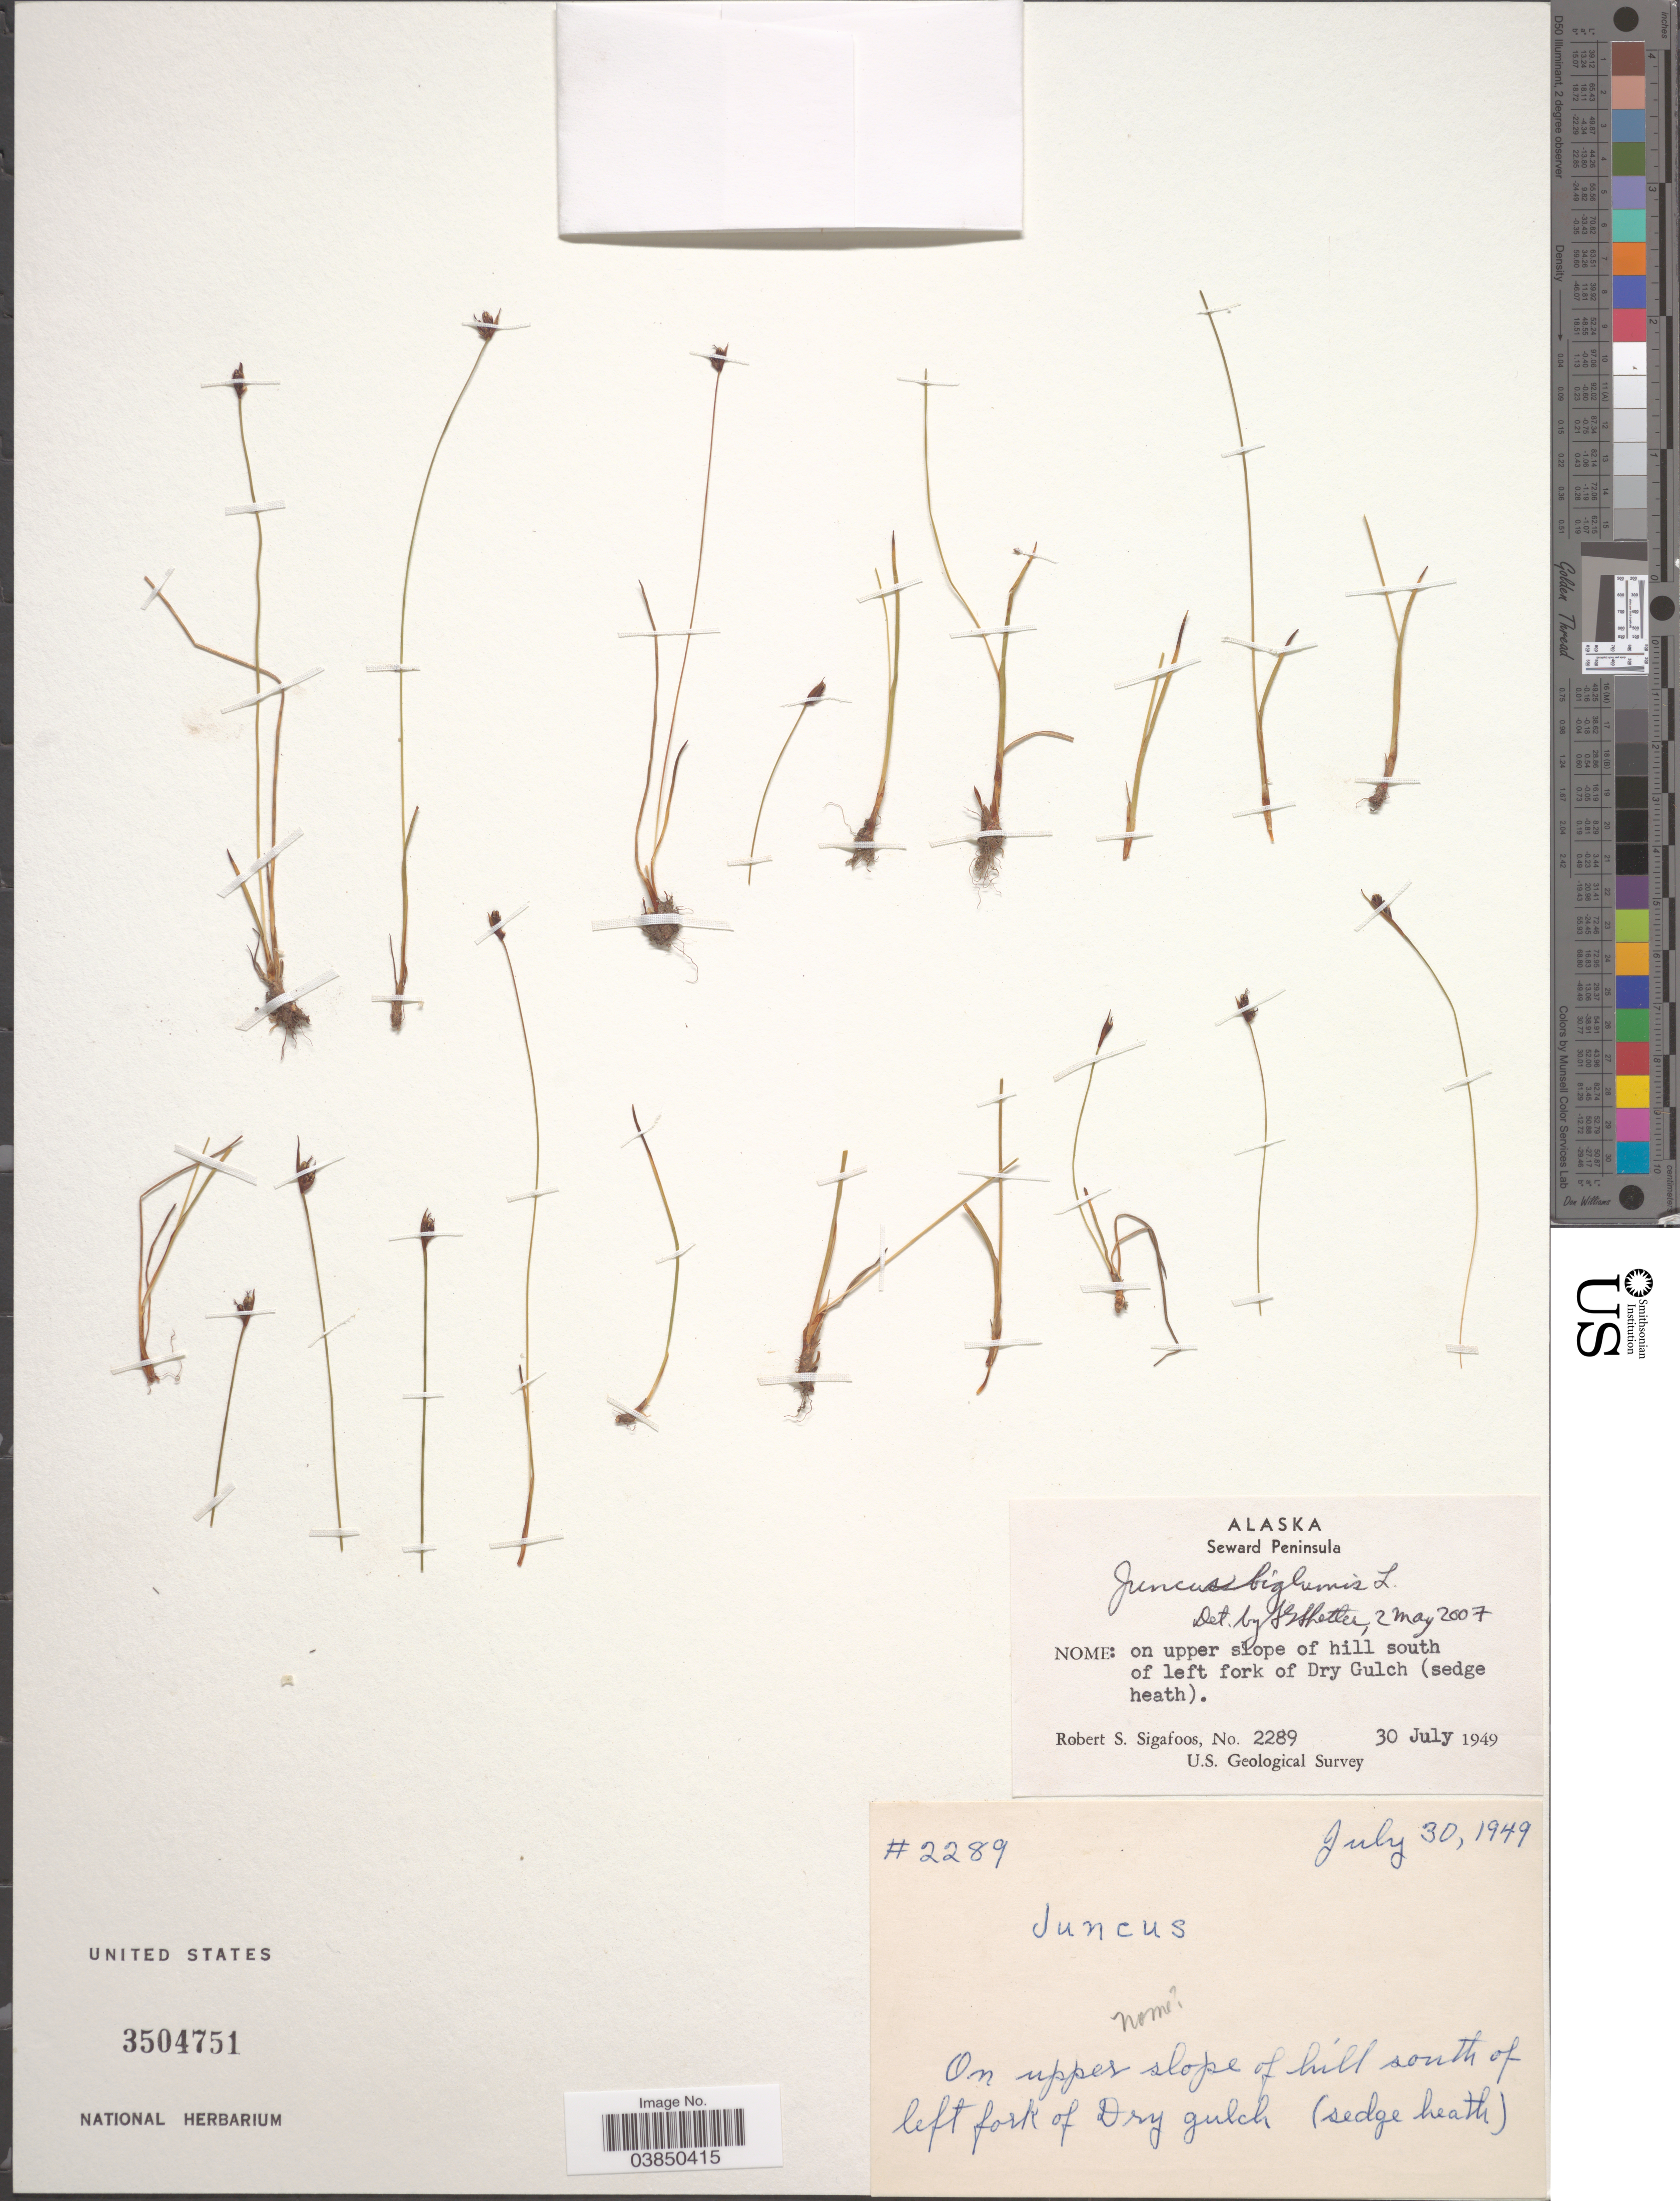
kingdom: Plantae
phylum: Tracheophyta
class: Liliopsida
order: Poales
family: Juncaceae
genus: Juncus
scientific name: Juncus biglumis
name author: L.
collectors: R. Sigafoos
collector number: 2289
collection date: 1949-07-30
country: United States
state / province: Alaska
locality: Seward Peninsula. Nome: upper slope of hill south of left fork of Dry Gulch (sedge heath).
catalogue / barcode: US 3504751